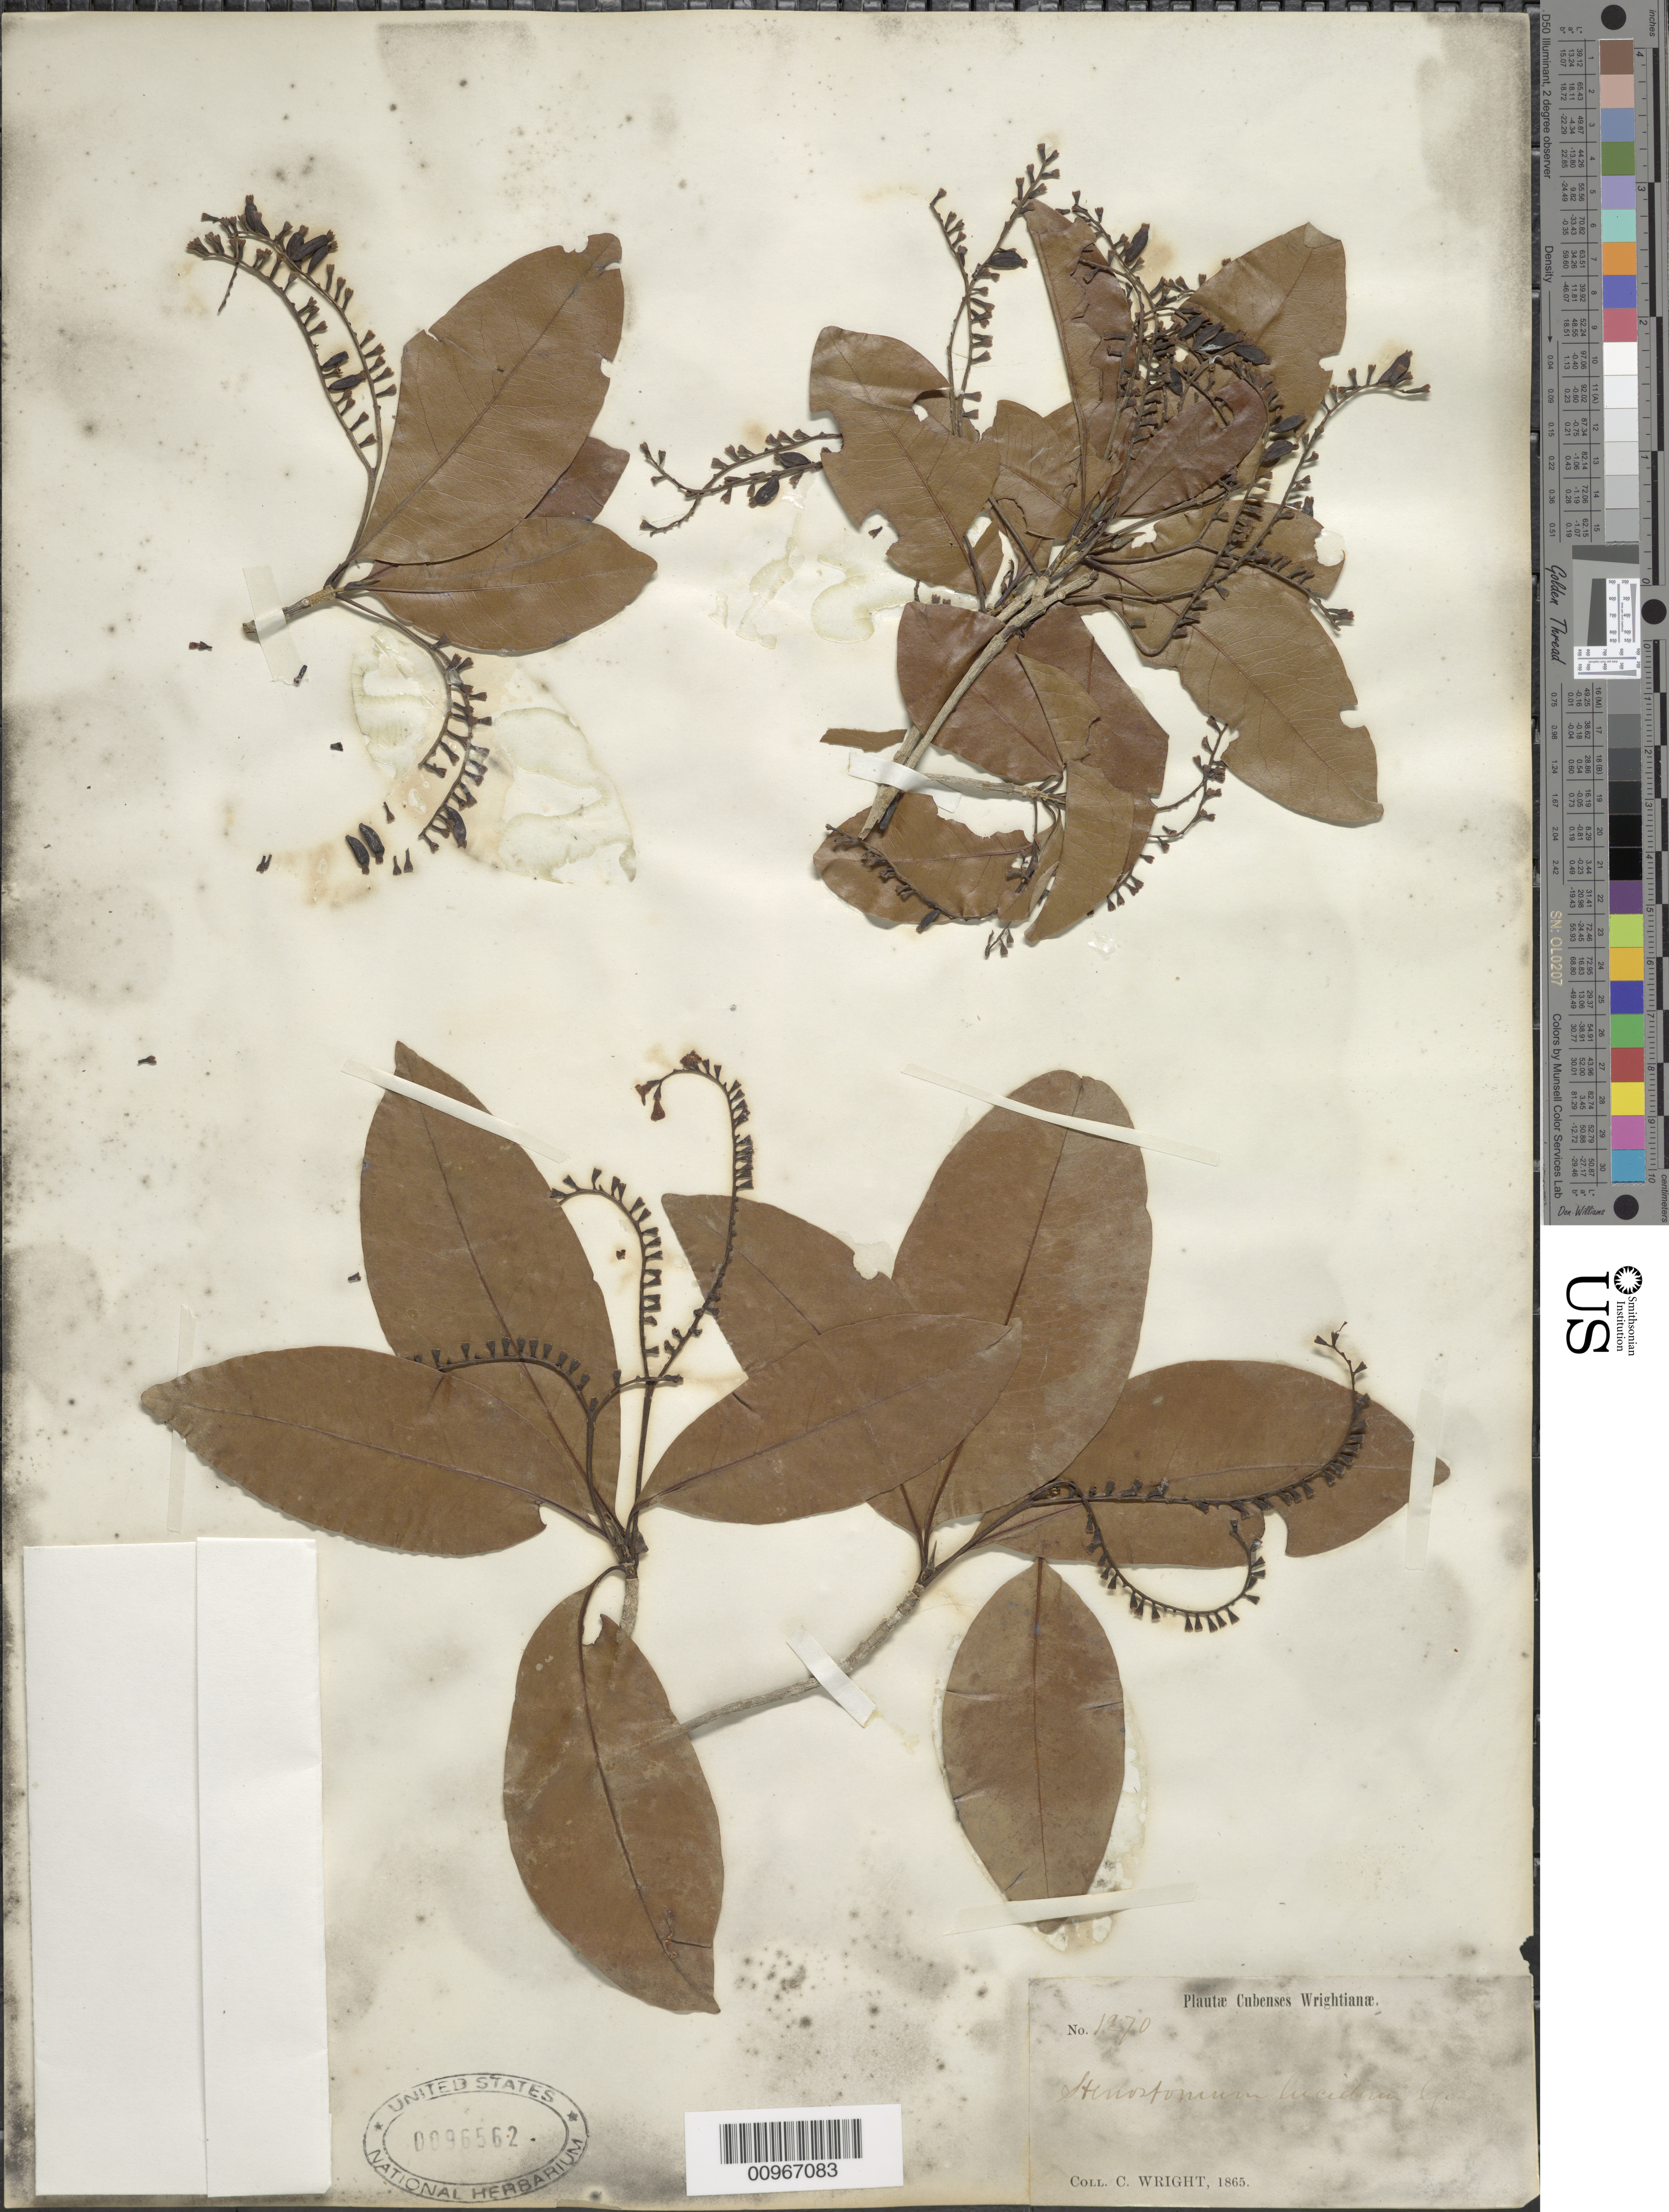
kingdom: Plantae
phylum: Tracheophyta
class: Magnoliopsida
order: Gentianales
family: Rubiaceae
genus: Stenostomum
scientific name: Stenostomum lucidum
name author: (Sw.) C.F. Gaertn.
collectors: C. Wright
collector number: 1270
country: Cuba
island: Greater Antilles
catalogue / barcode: US 96562